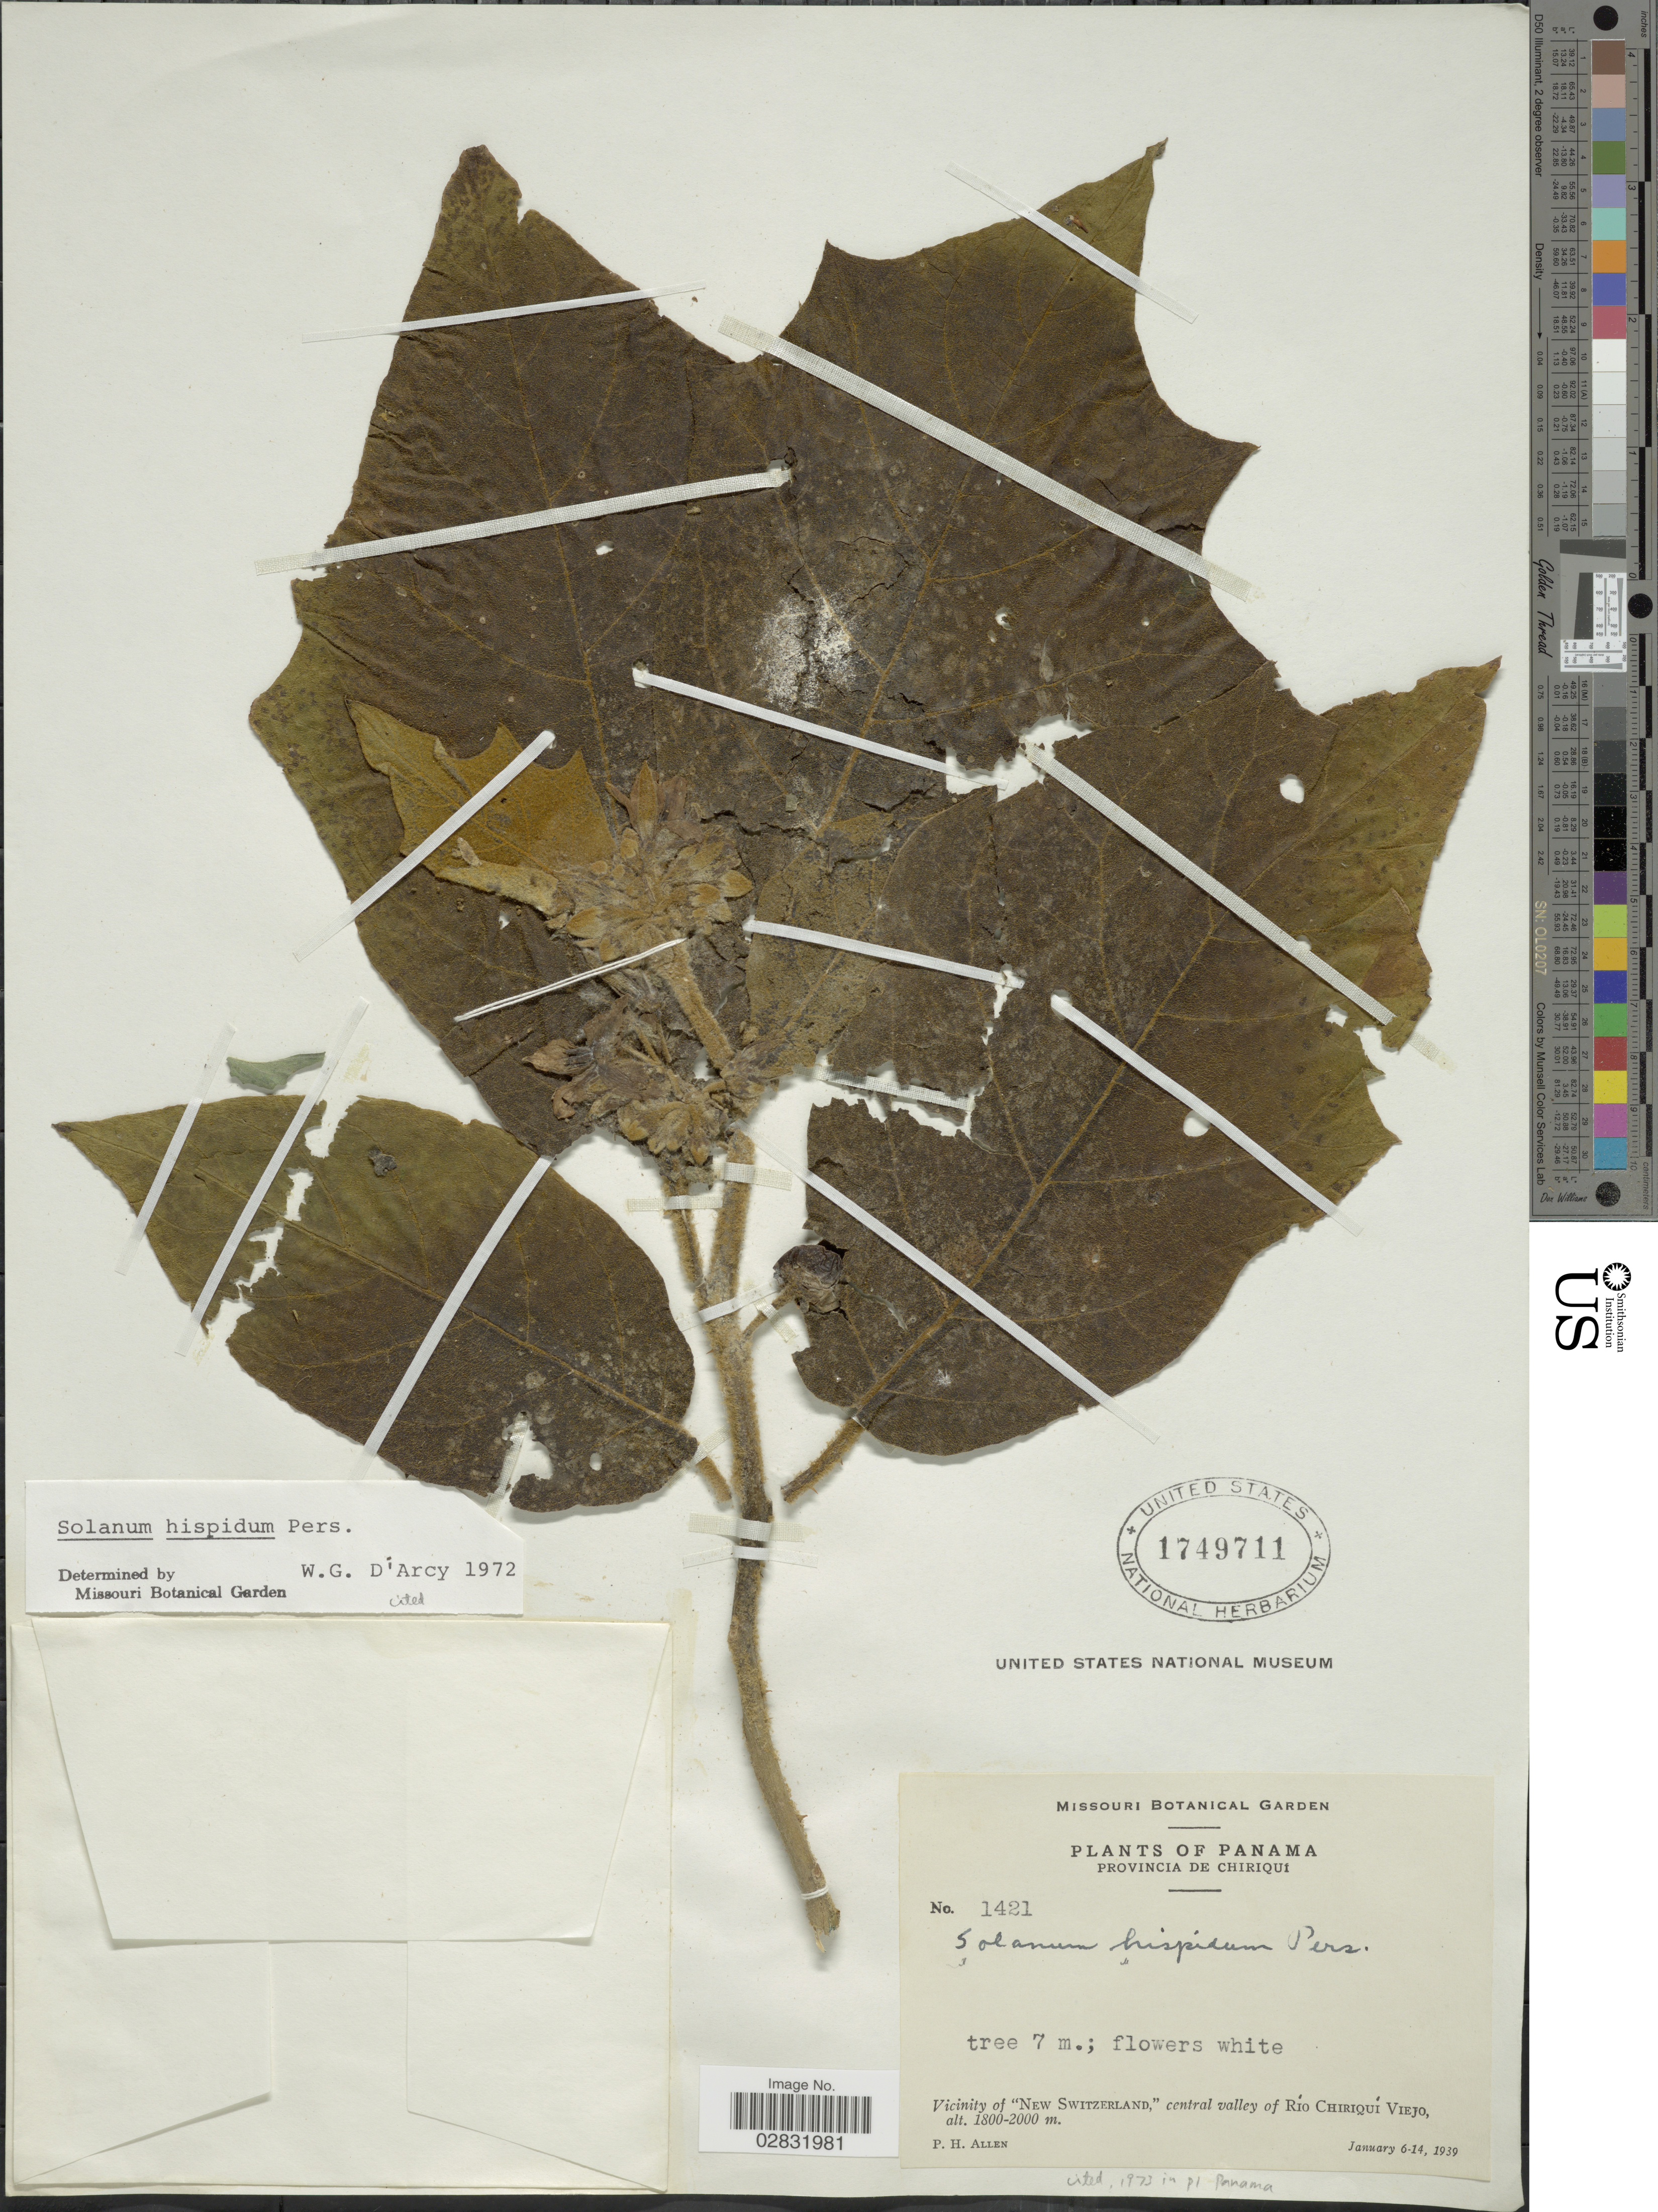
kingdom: Plantae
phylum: Tracheophyta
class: Magnoliopsida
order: Solanales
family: Solanaceae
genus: Solanum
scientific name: Solanum hispidum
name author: Pers.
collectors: P. H. Allen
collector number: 1421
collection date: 1939-01-06/1939-11-14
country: Panama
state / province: Chiriqui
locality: Provincia de Chiriqui. Vicinity of "New Switzerland," central valley of Río Chiriqui Viejo.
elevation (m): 1800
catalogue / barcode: US 1749711